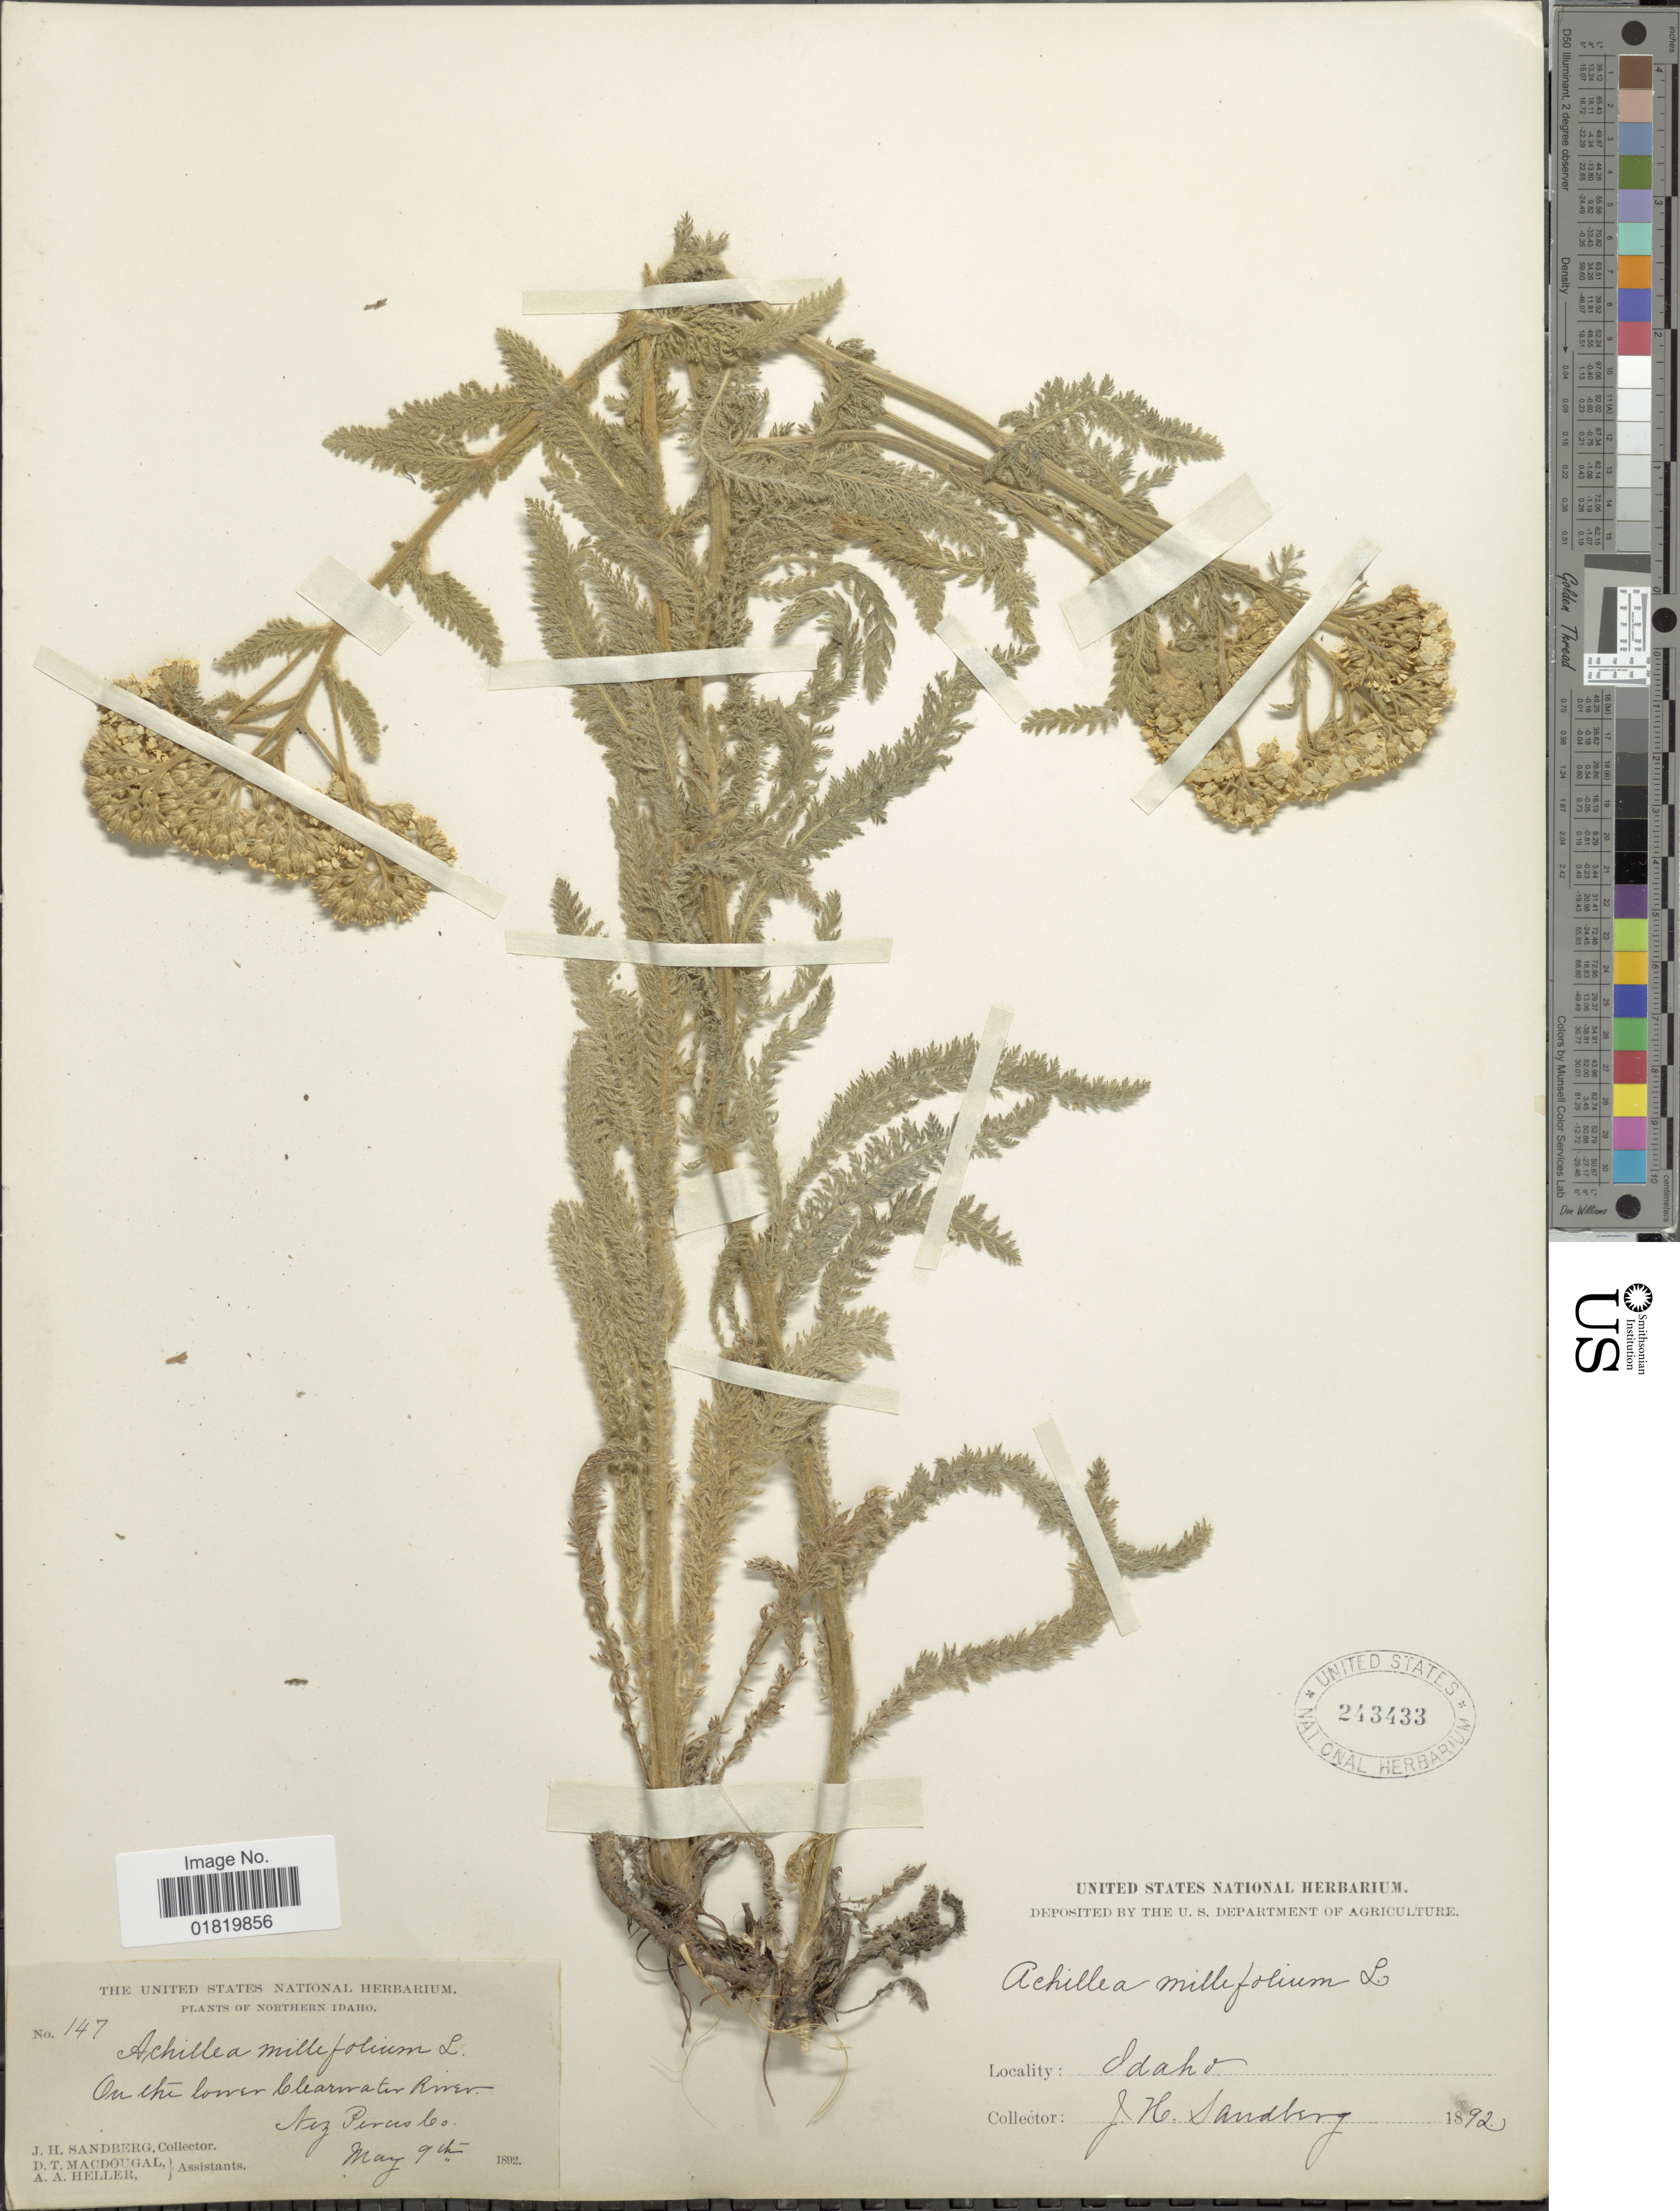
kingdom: Plantae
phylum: Tracheophyta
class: Magnoliopsida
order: Asterales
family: Asteraceae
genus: Achillea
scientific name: Achillea californica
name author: Pollard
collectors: J. H. Sandberg, D. T. MacDougal & A. A. Heller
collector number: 147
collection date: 1892-05-09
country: United States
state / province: Idaho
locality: Northern Idaho. On the lower Clearwater River. Nez Perces Co.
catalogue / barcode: US 243433